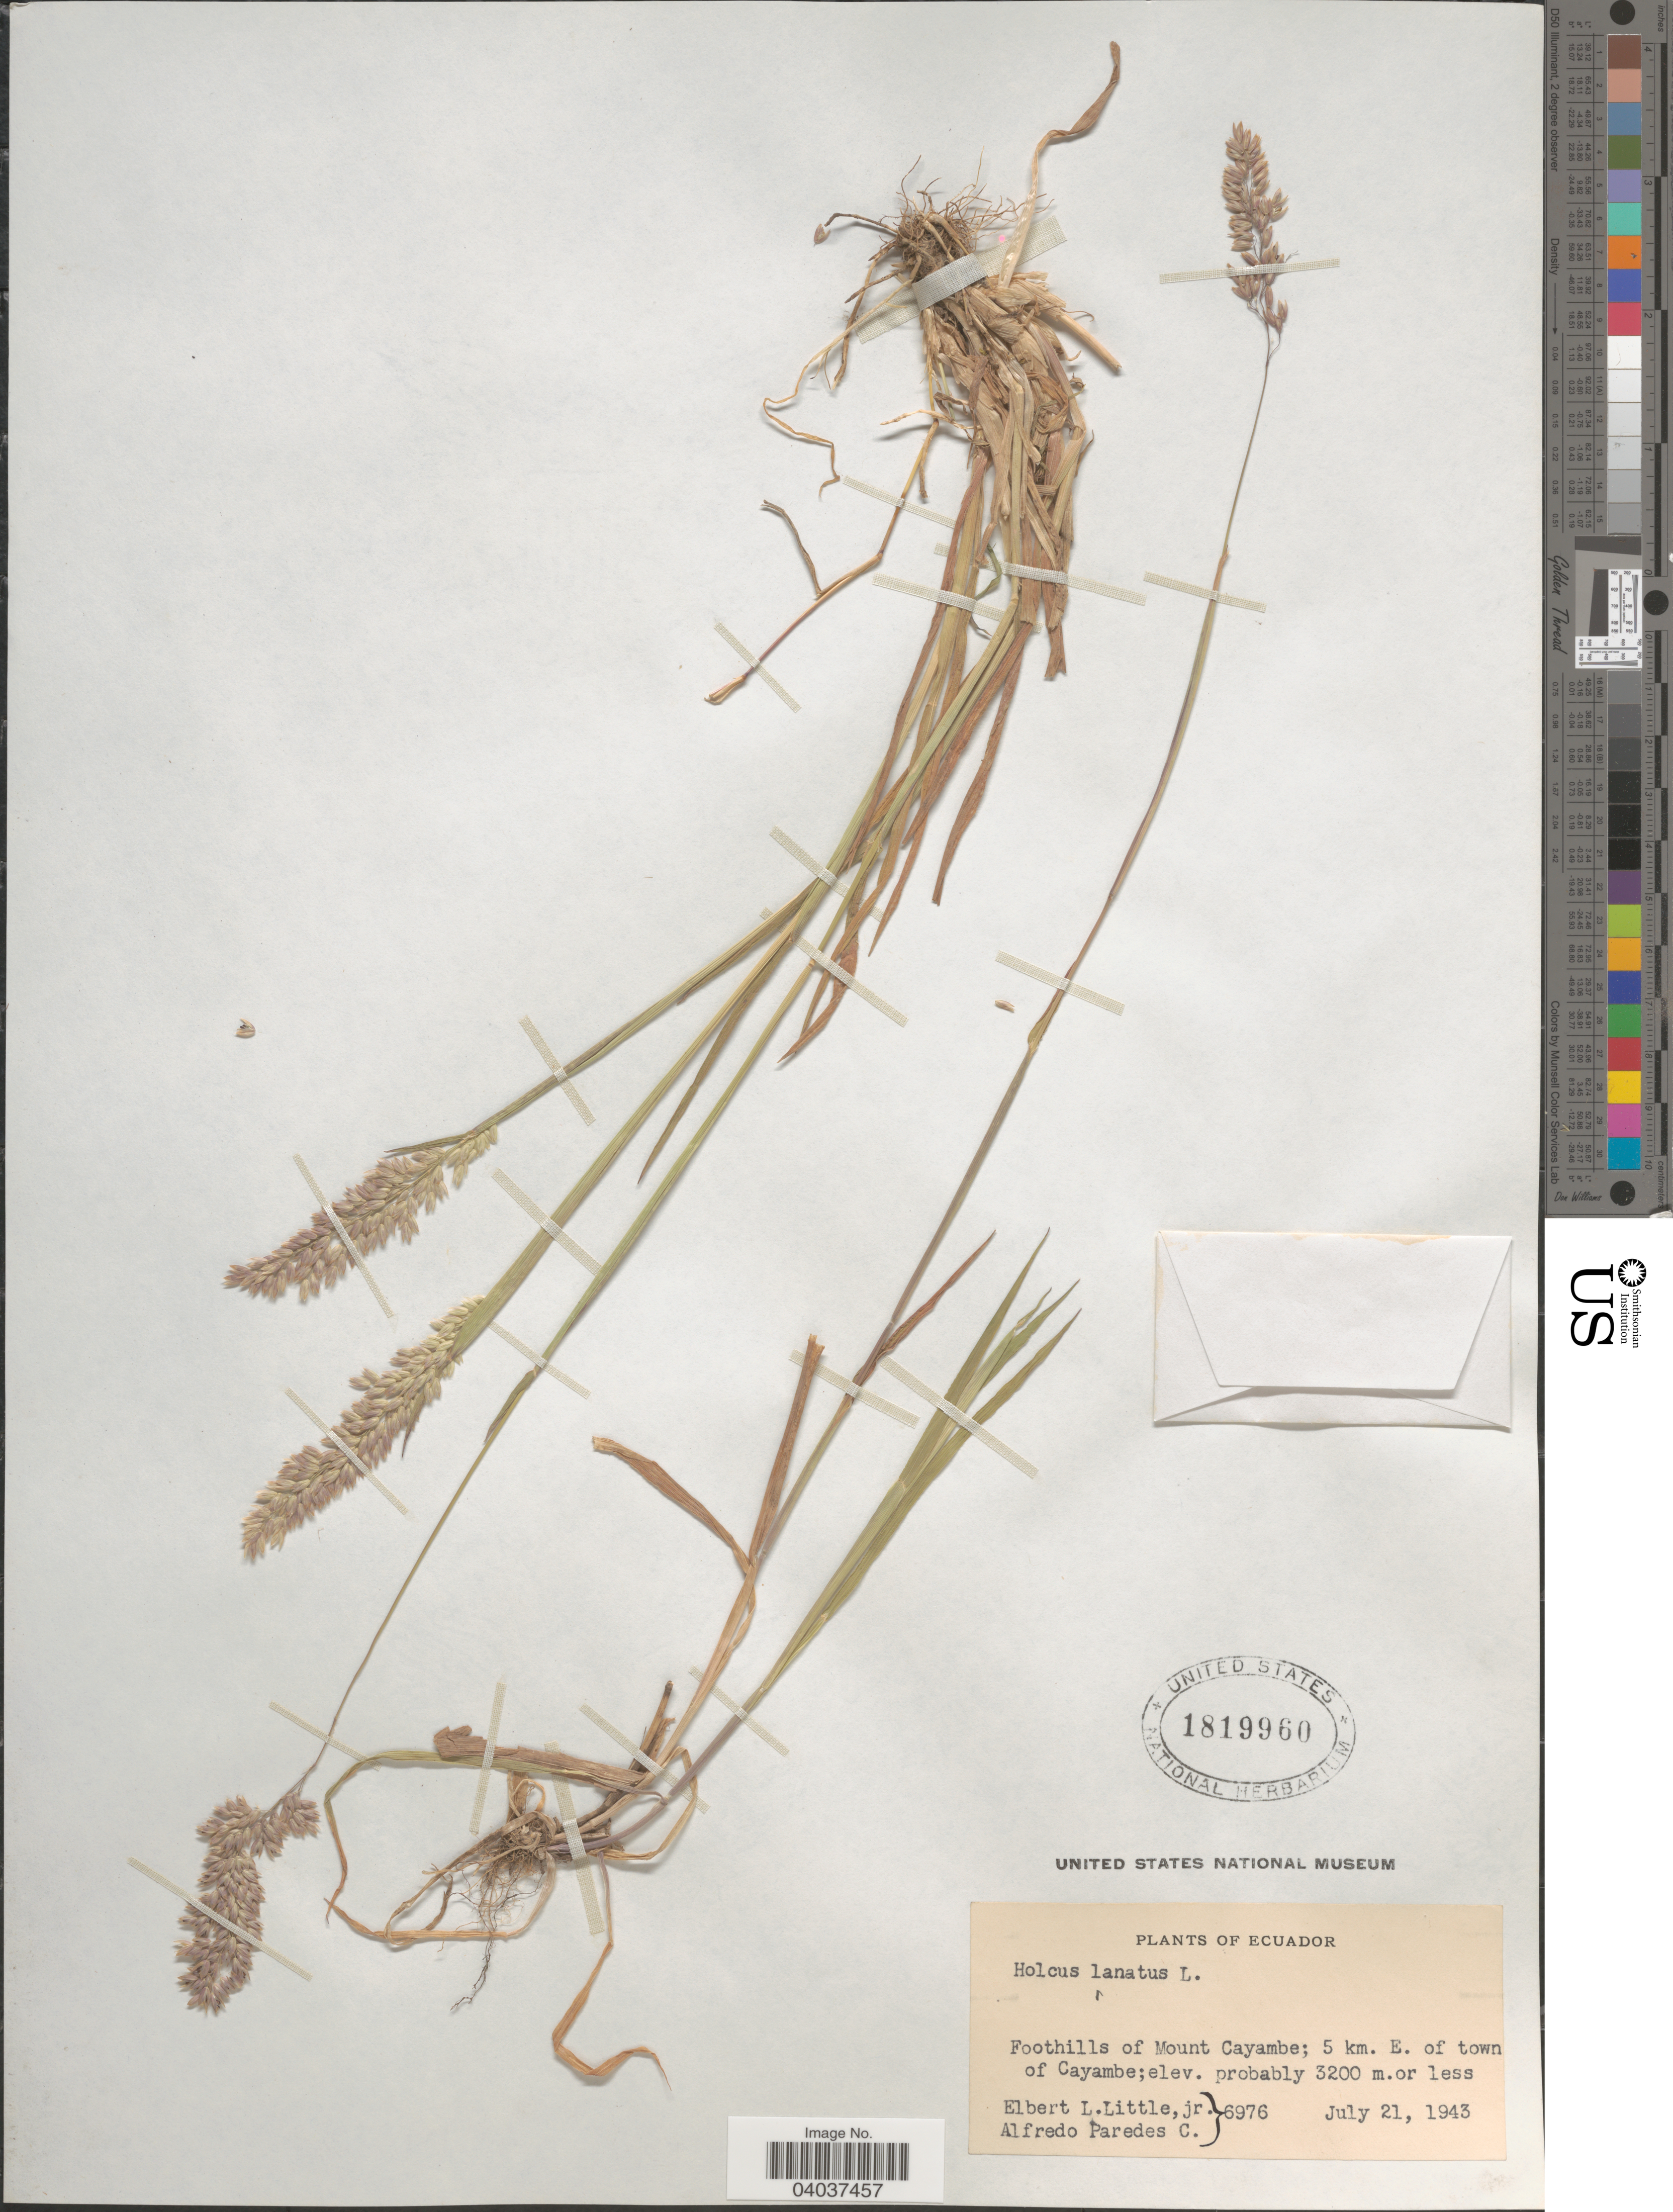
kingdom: Plantae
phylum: Tracheophyta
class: Liliopsida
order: Poales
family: Poaceae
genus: Holcus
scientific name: Holcus lanatus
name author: L.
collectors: E. L. Little & A. Paredes C.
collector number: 6976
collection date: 1943-07-21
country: Ecuador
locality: Foothills of Mount Cayambe; 5 km. east of town of Cayambe.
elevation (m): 3200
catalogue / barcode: US 1819960